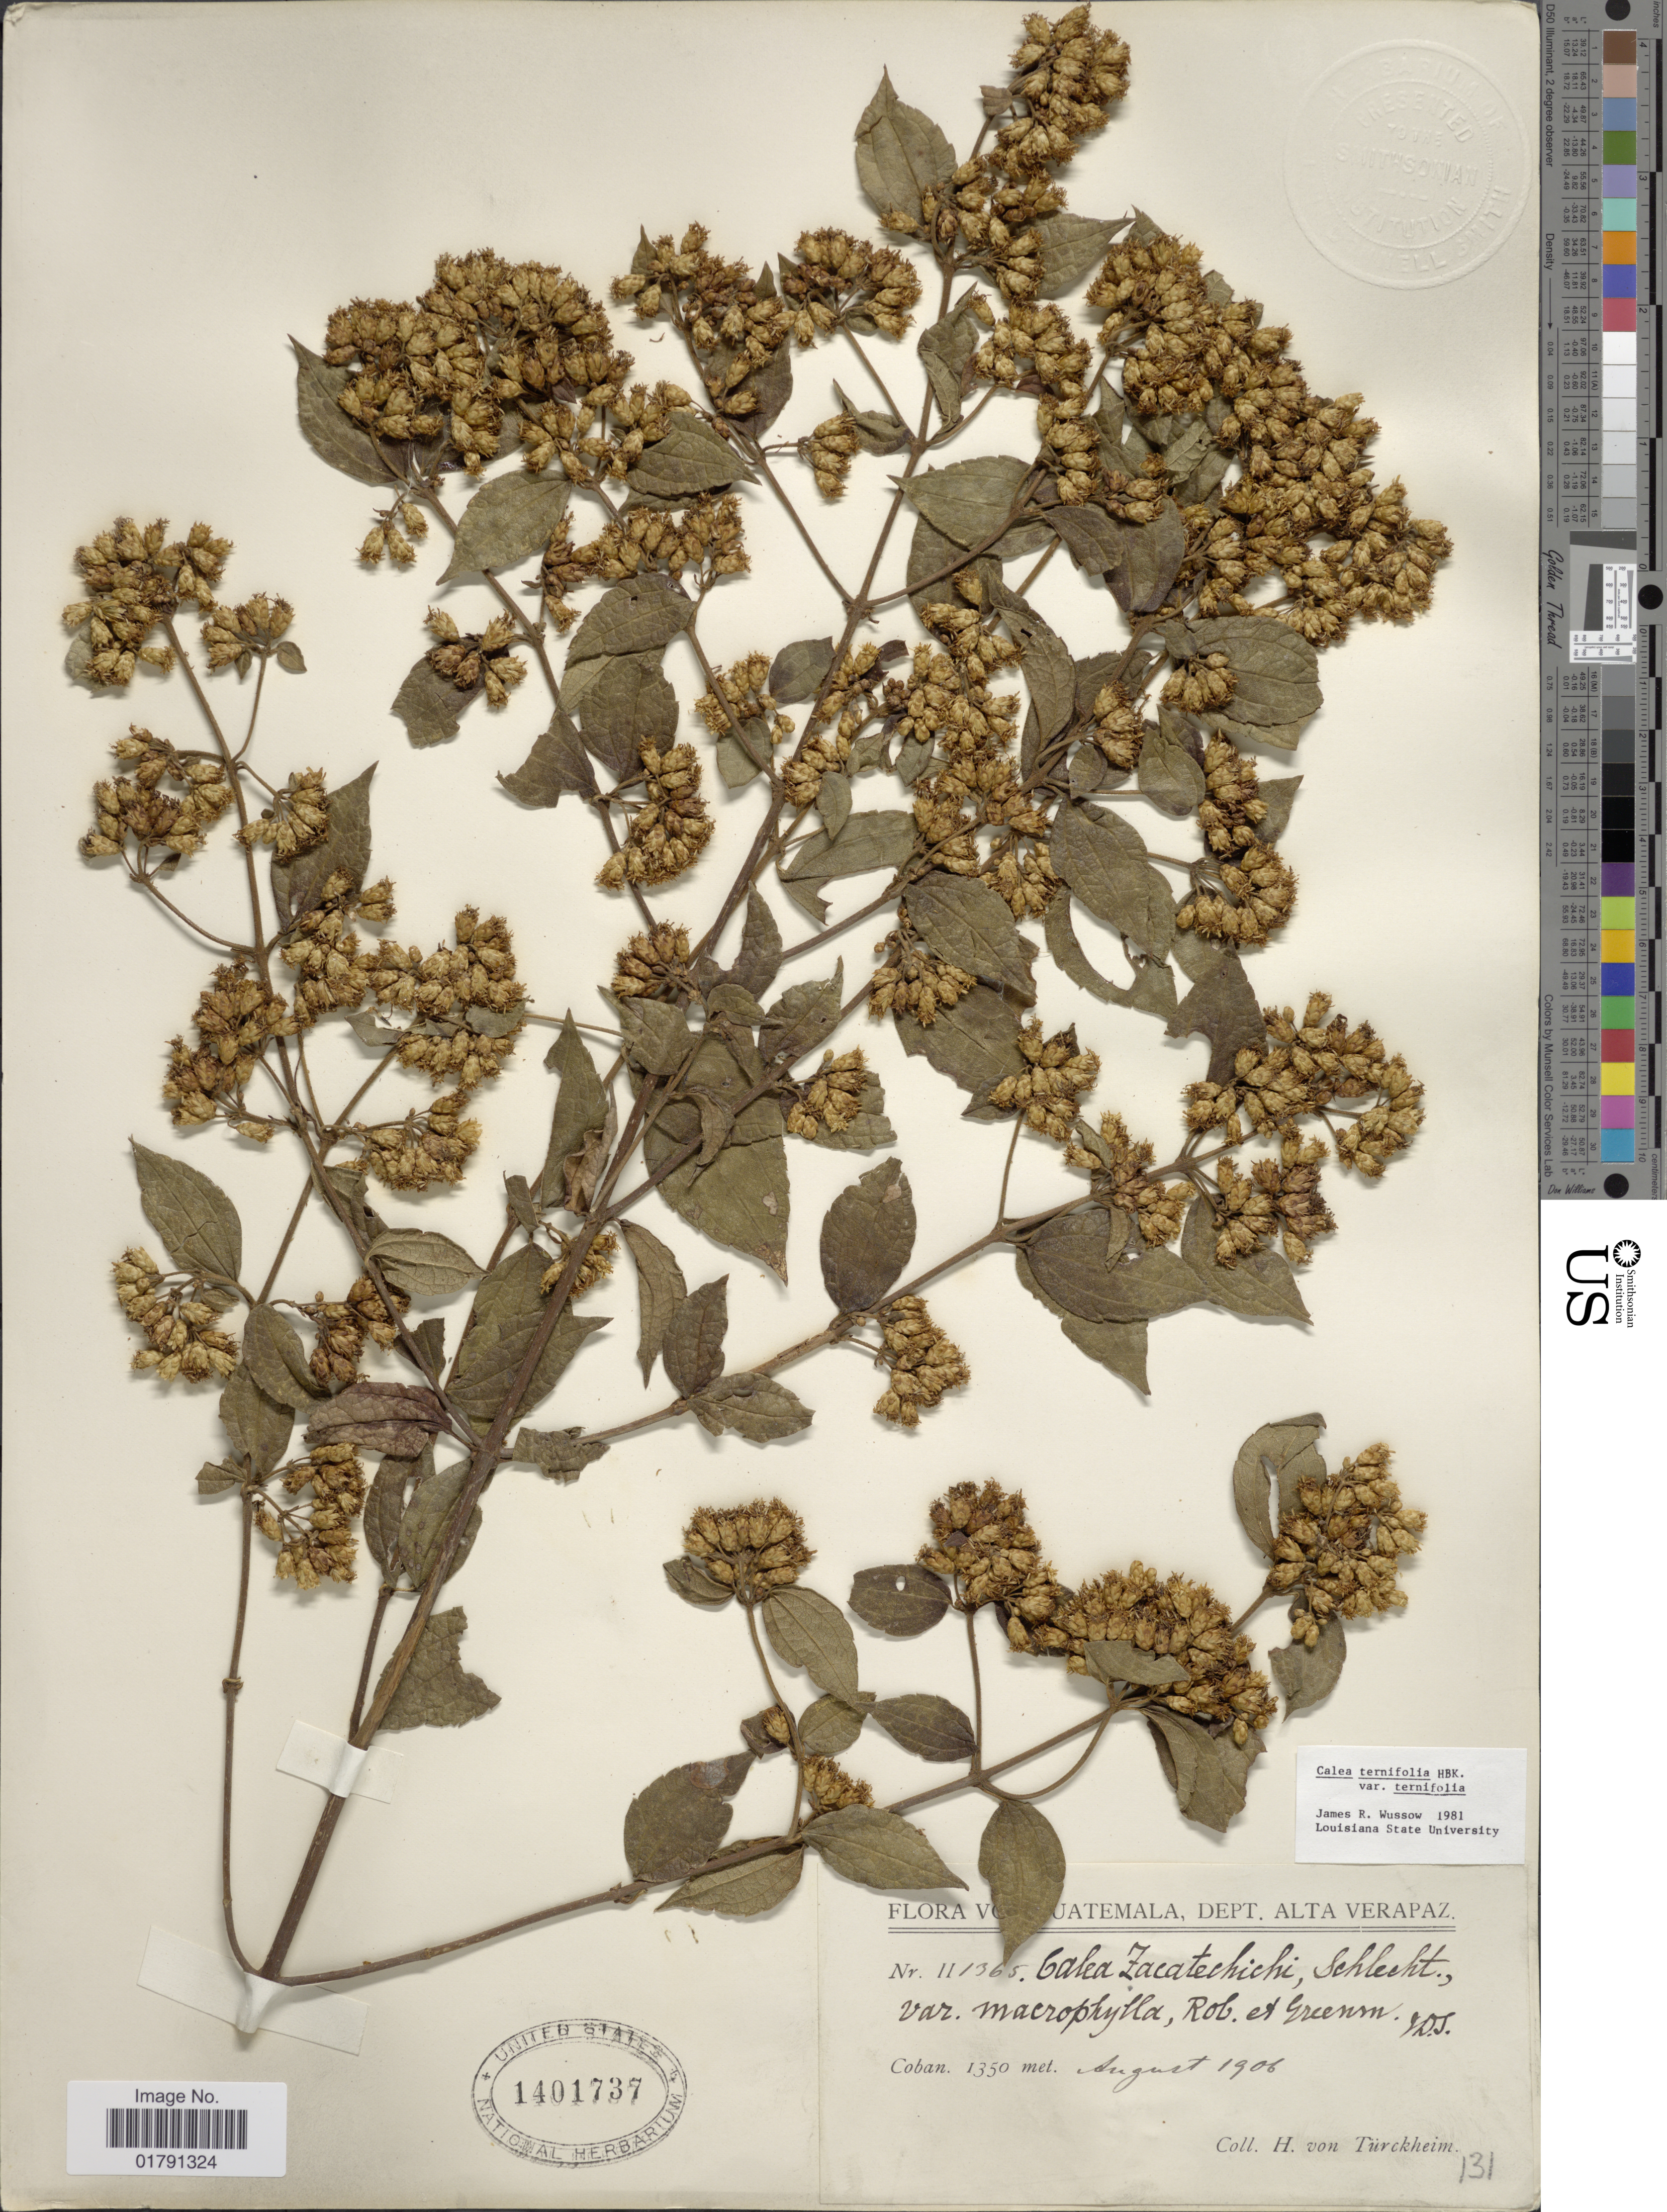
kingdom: Plantae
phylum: Tracheophyta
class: Magnoliopsida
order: Asterales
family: Asteraceae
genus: Calea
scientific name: Calea ternifolia var. ternifolia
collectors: H. von Türckheim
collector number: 2/1365*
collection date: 1906-08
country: Guatemala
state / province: Alta Verapaz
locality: Coban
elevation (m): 1350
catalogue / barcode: US 1401737